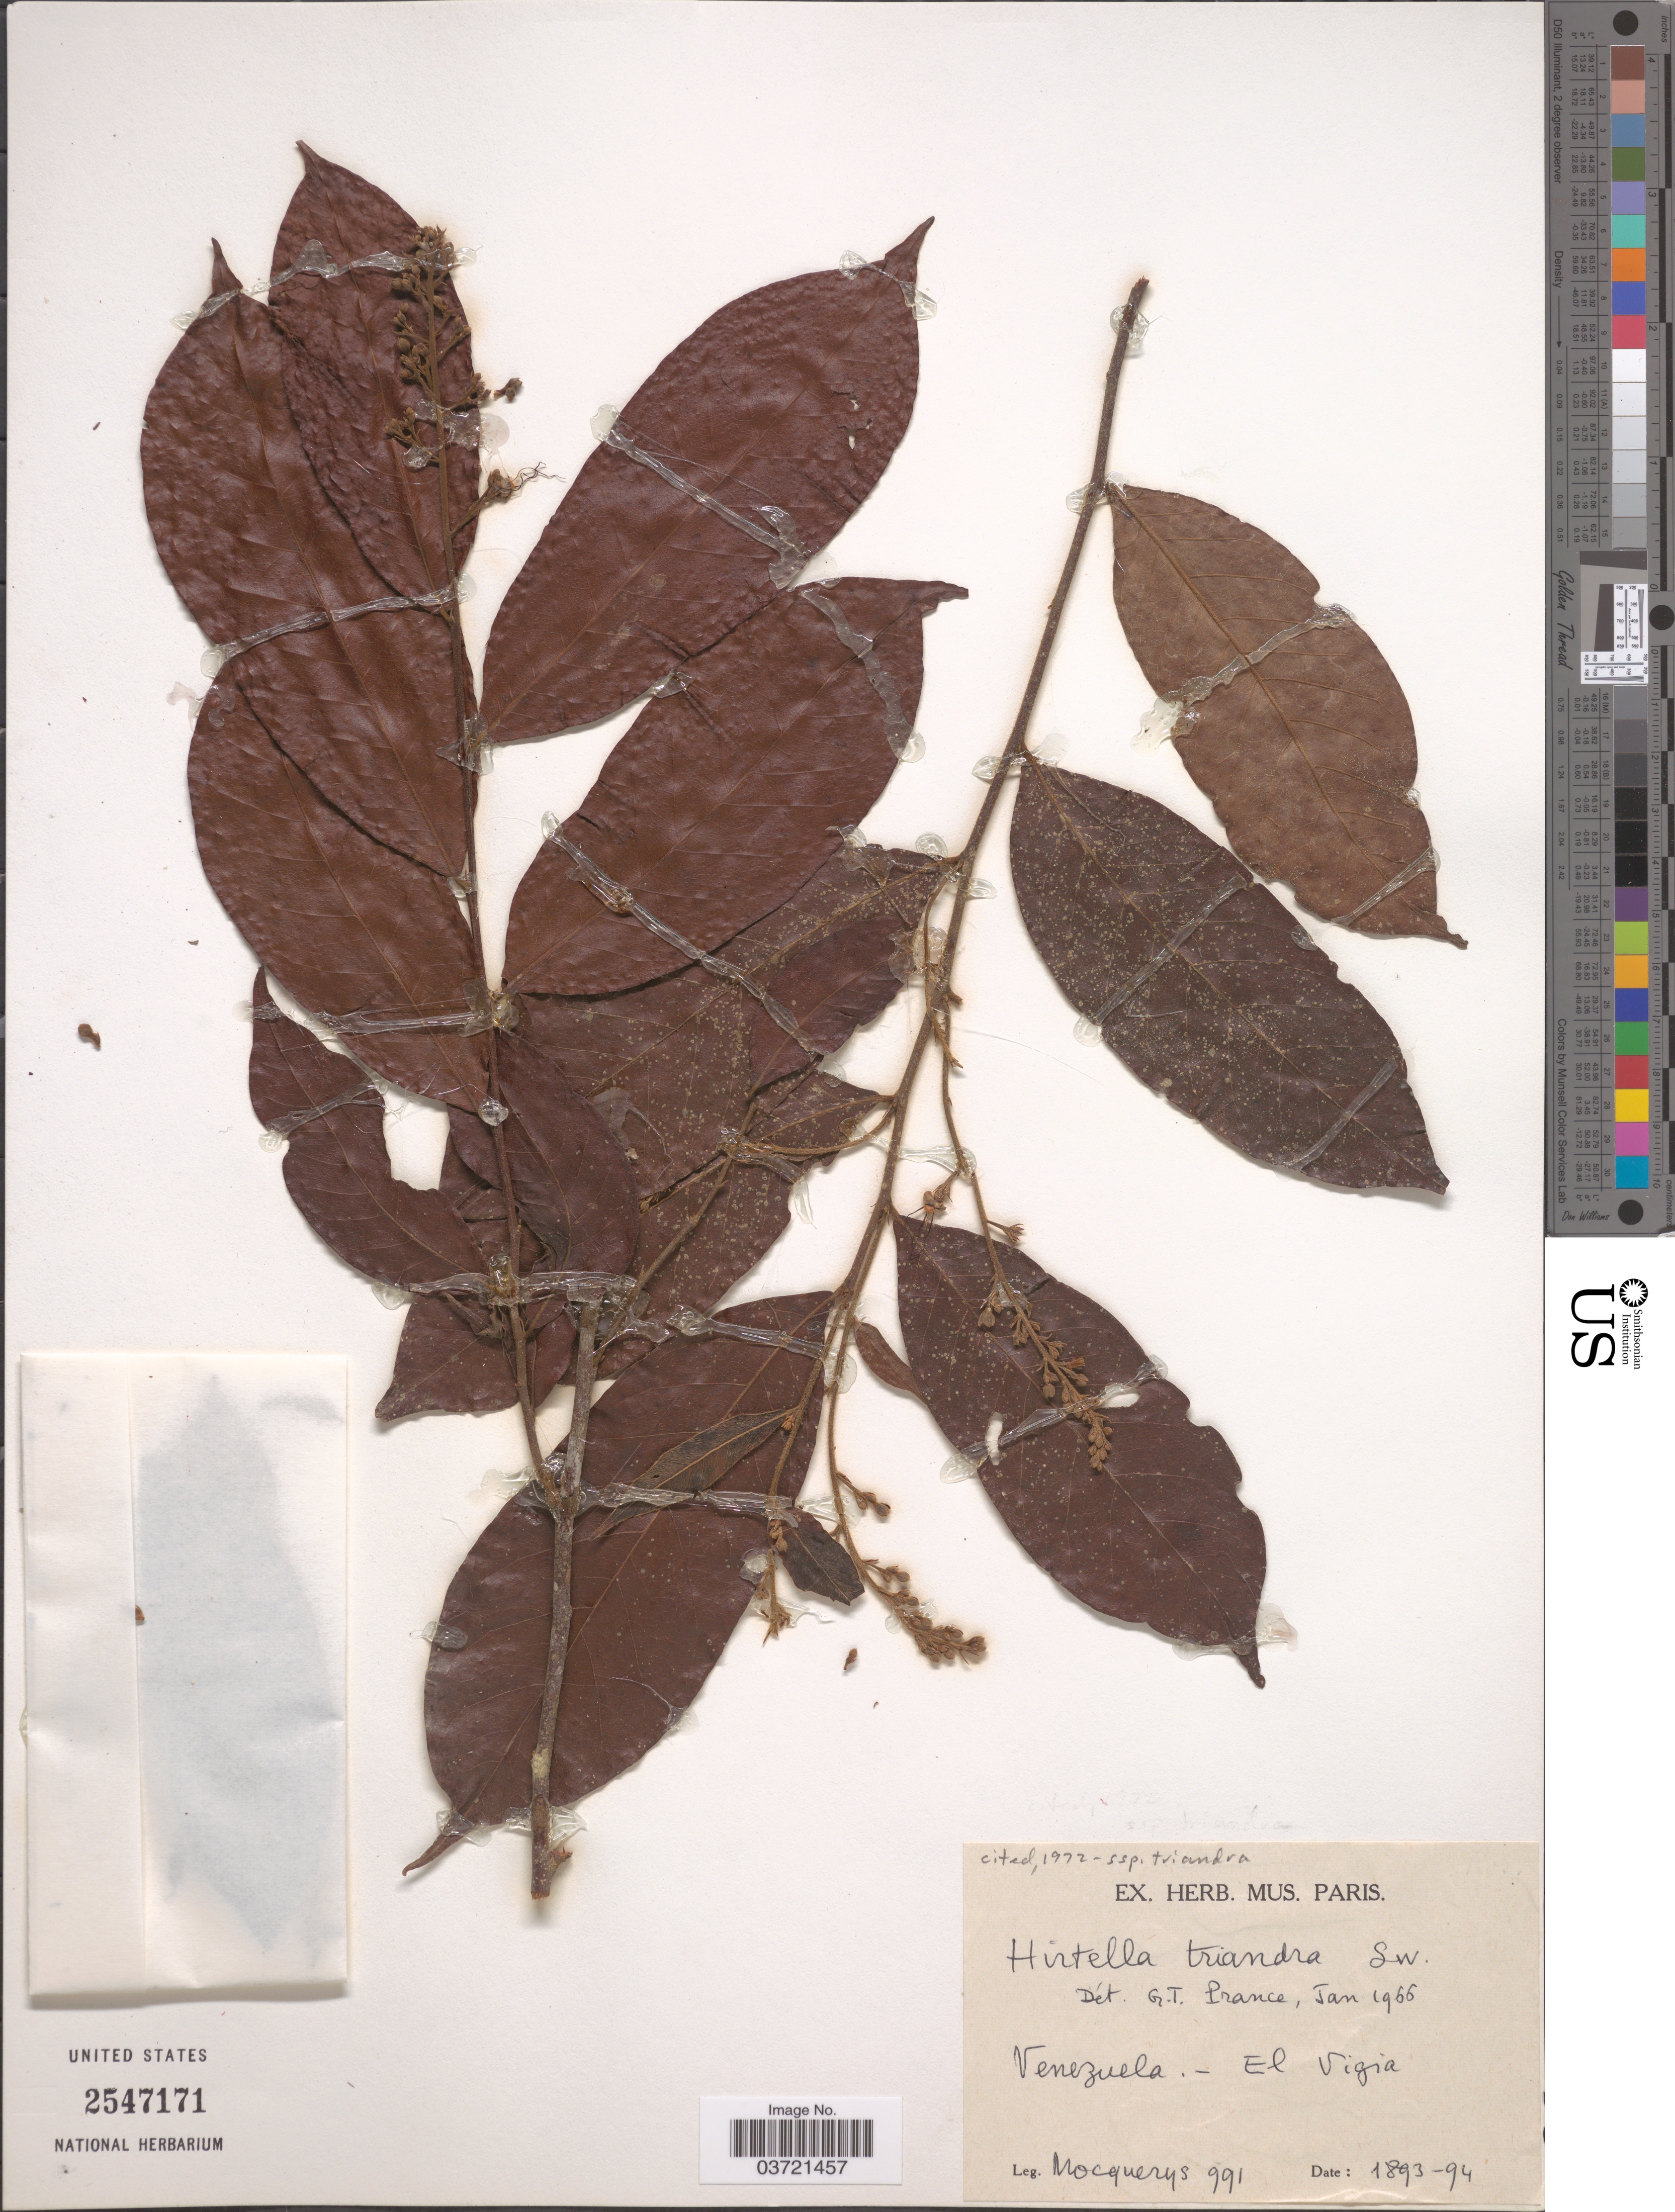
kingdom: Plantae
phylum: Tracheophyta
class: Magnoliopsida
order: Malpighiales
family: Chrysobalanaceae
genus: Hirtella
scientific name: Hirtella triandra subsp. triandra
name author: Sw.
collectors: A. Mocquerys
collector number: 991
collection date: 1893/1894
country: Venezuela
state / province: Mérida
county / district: Alberto Adriani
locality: El Vigía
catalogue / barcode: US 2547171